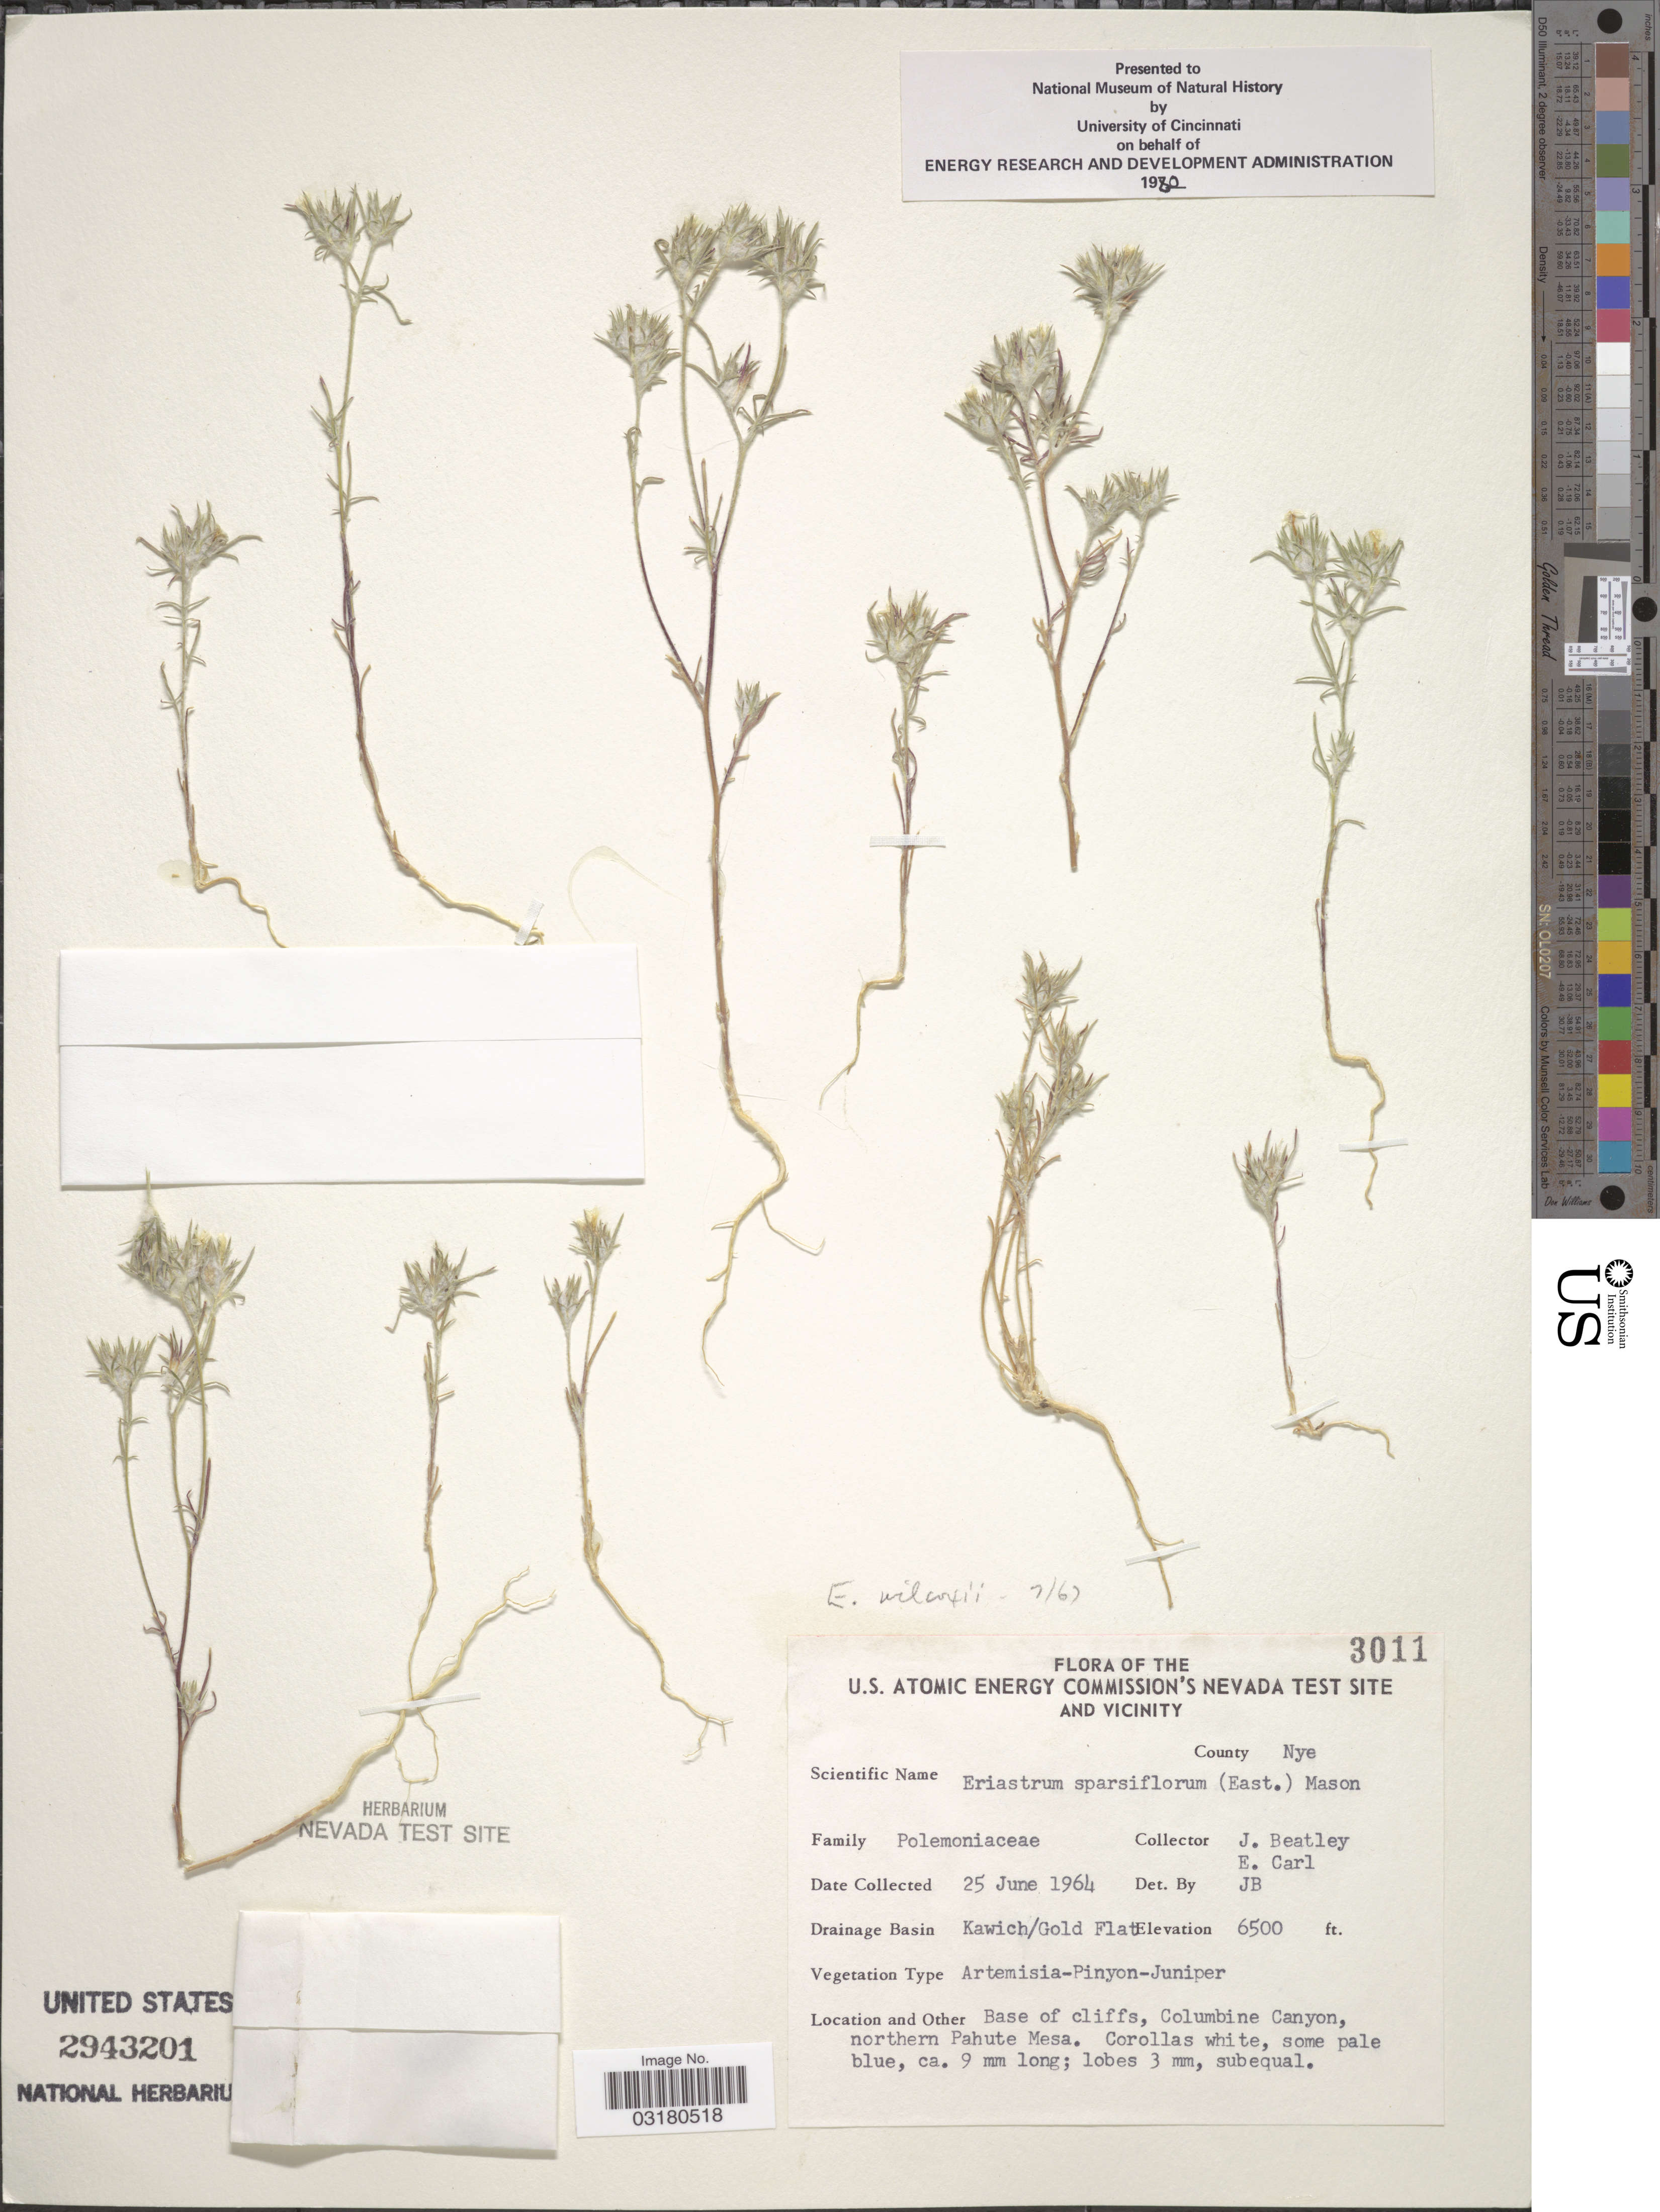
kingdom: Plantae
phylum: Tracheophyta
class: Magnoliopsida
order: Ericales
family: Polemoniaceae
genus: Eriastrum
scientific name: Eriastrum wilcoxii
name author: (A. Nelson) H. Mason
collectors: J. C. Beatley & E. Carl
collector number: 3011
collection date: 1964-06-25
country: United States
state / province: Nevada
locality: U.S. Atomic Energy Commission's Nevada Test Site and Vicinity. County Nye. Drainage Basin Kawich/Gold Flat. Base of cliffs, Columbine Canyon, northern Pahute Mesa.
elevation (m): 1981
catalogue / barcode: US 2943201